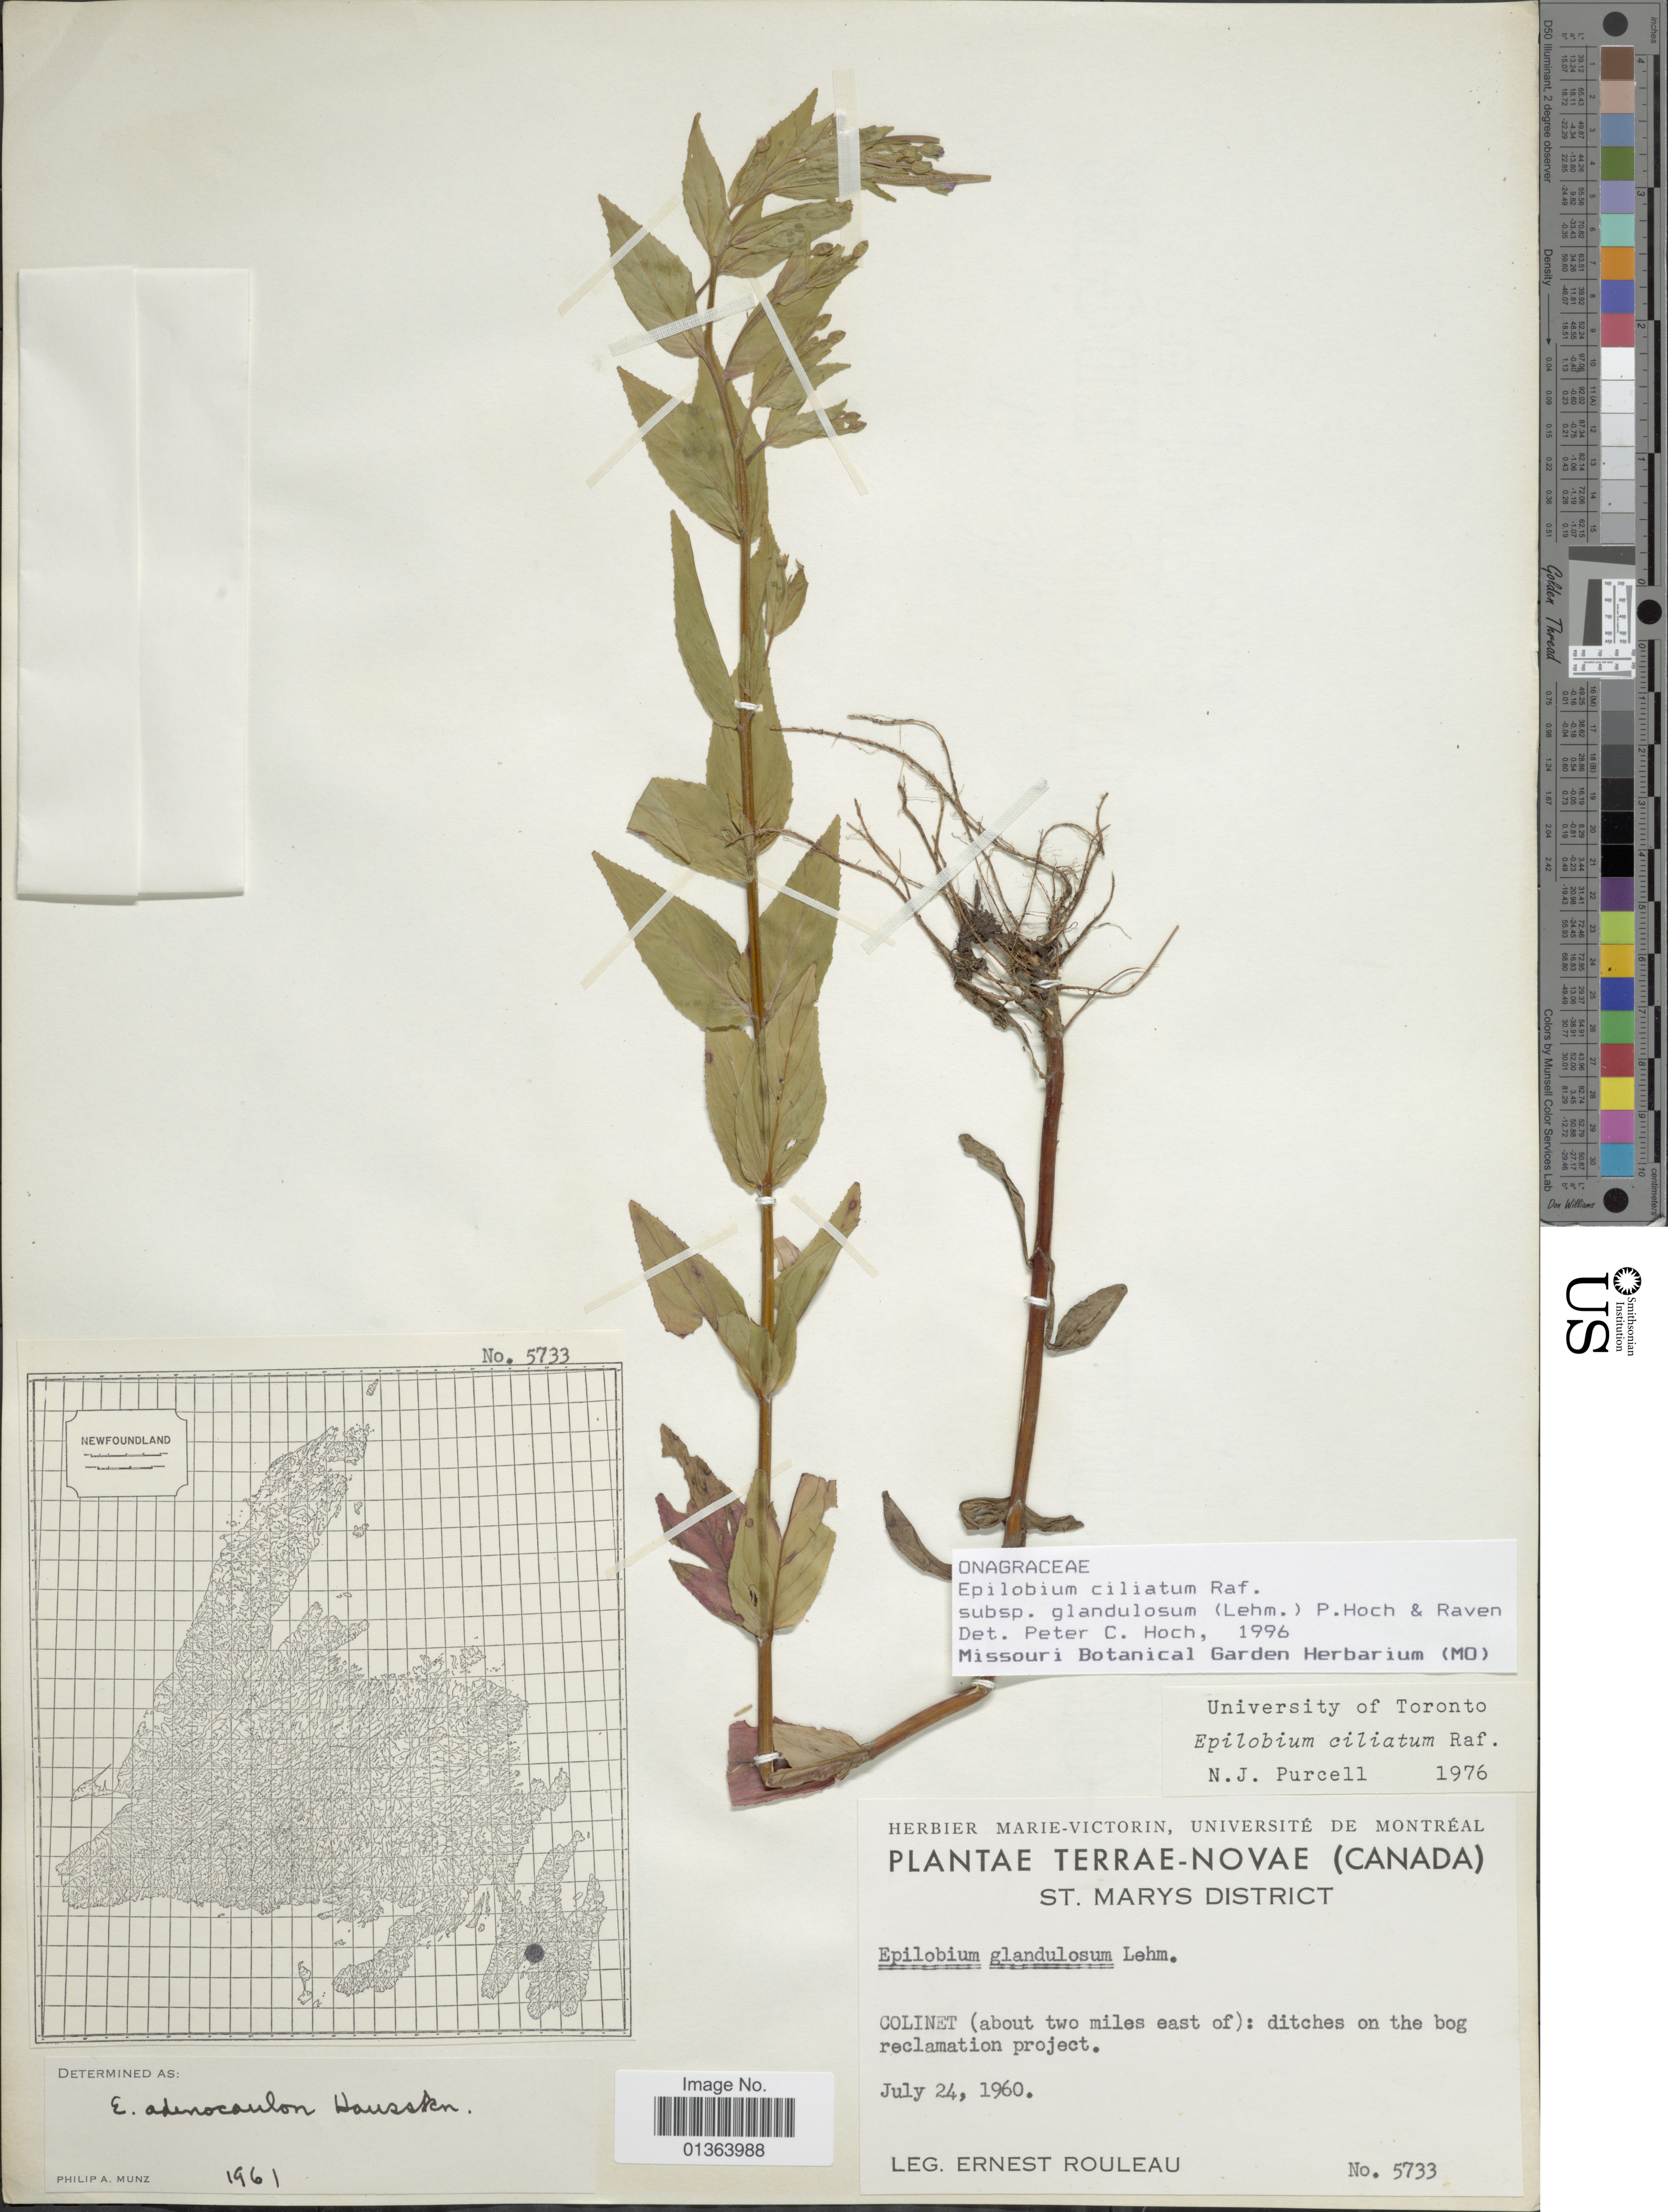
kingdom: Plantae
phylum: Tracheophyta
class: Magnoliopsida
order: Myrtales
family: Onagraceae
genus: Epilobium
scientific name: Epilobium ciliatum subsp. glandulosum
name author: (Lehm.) Hoch & P.H. Raven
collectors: J. Rouleau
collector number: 5733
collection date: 1960-07-24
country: Canada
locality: Terrae-Novae. St. Marys District. Colinet (about two miles east of): ditches on the bog reclamation project.